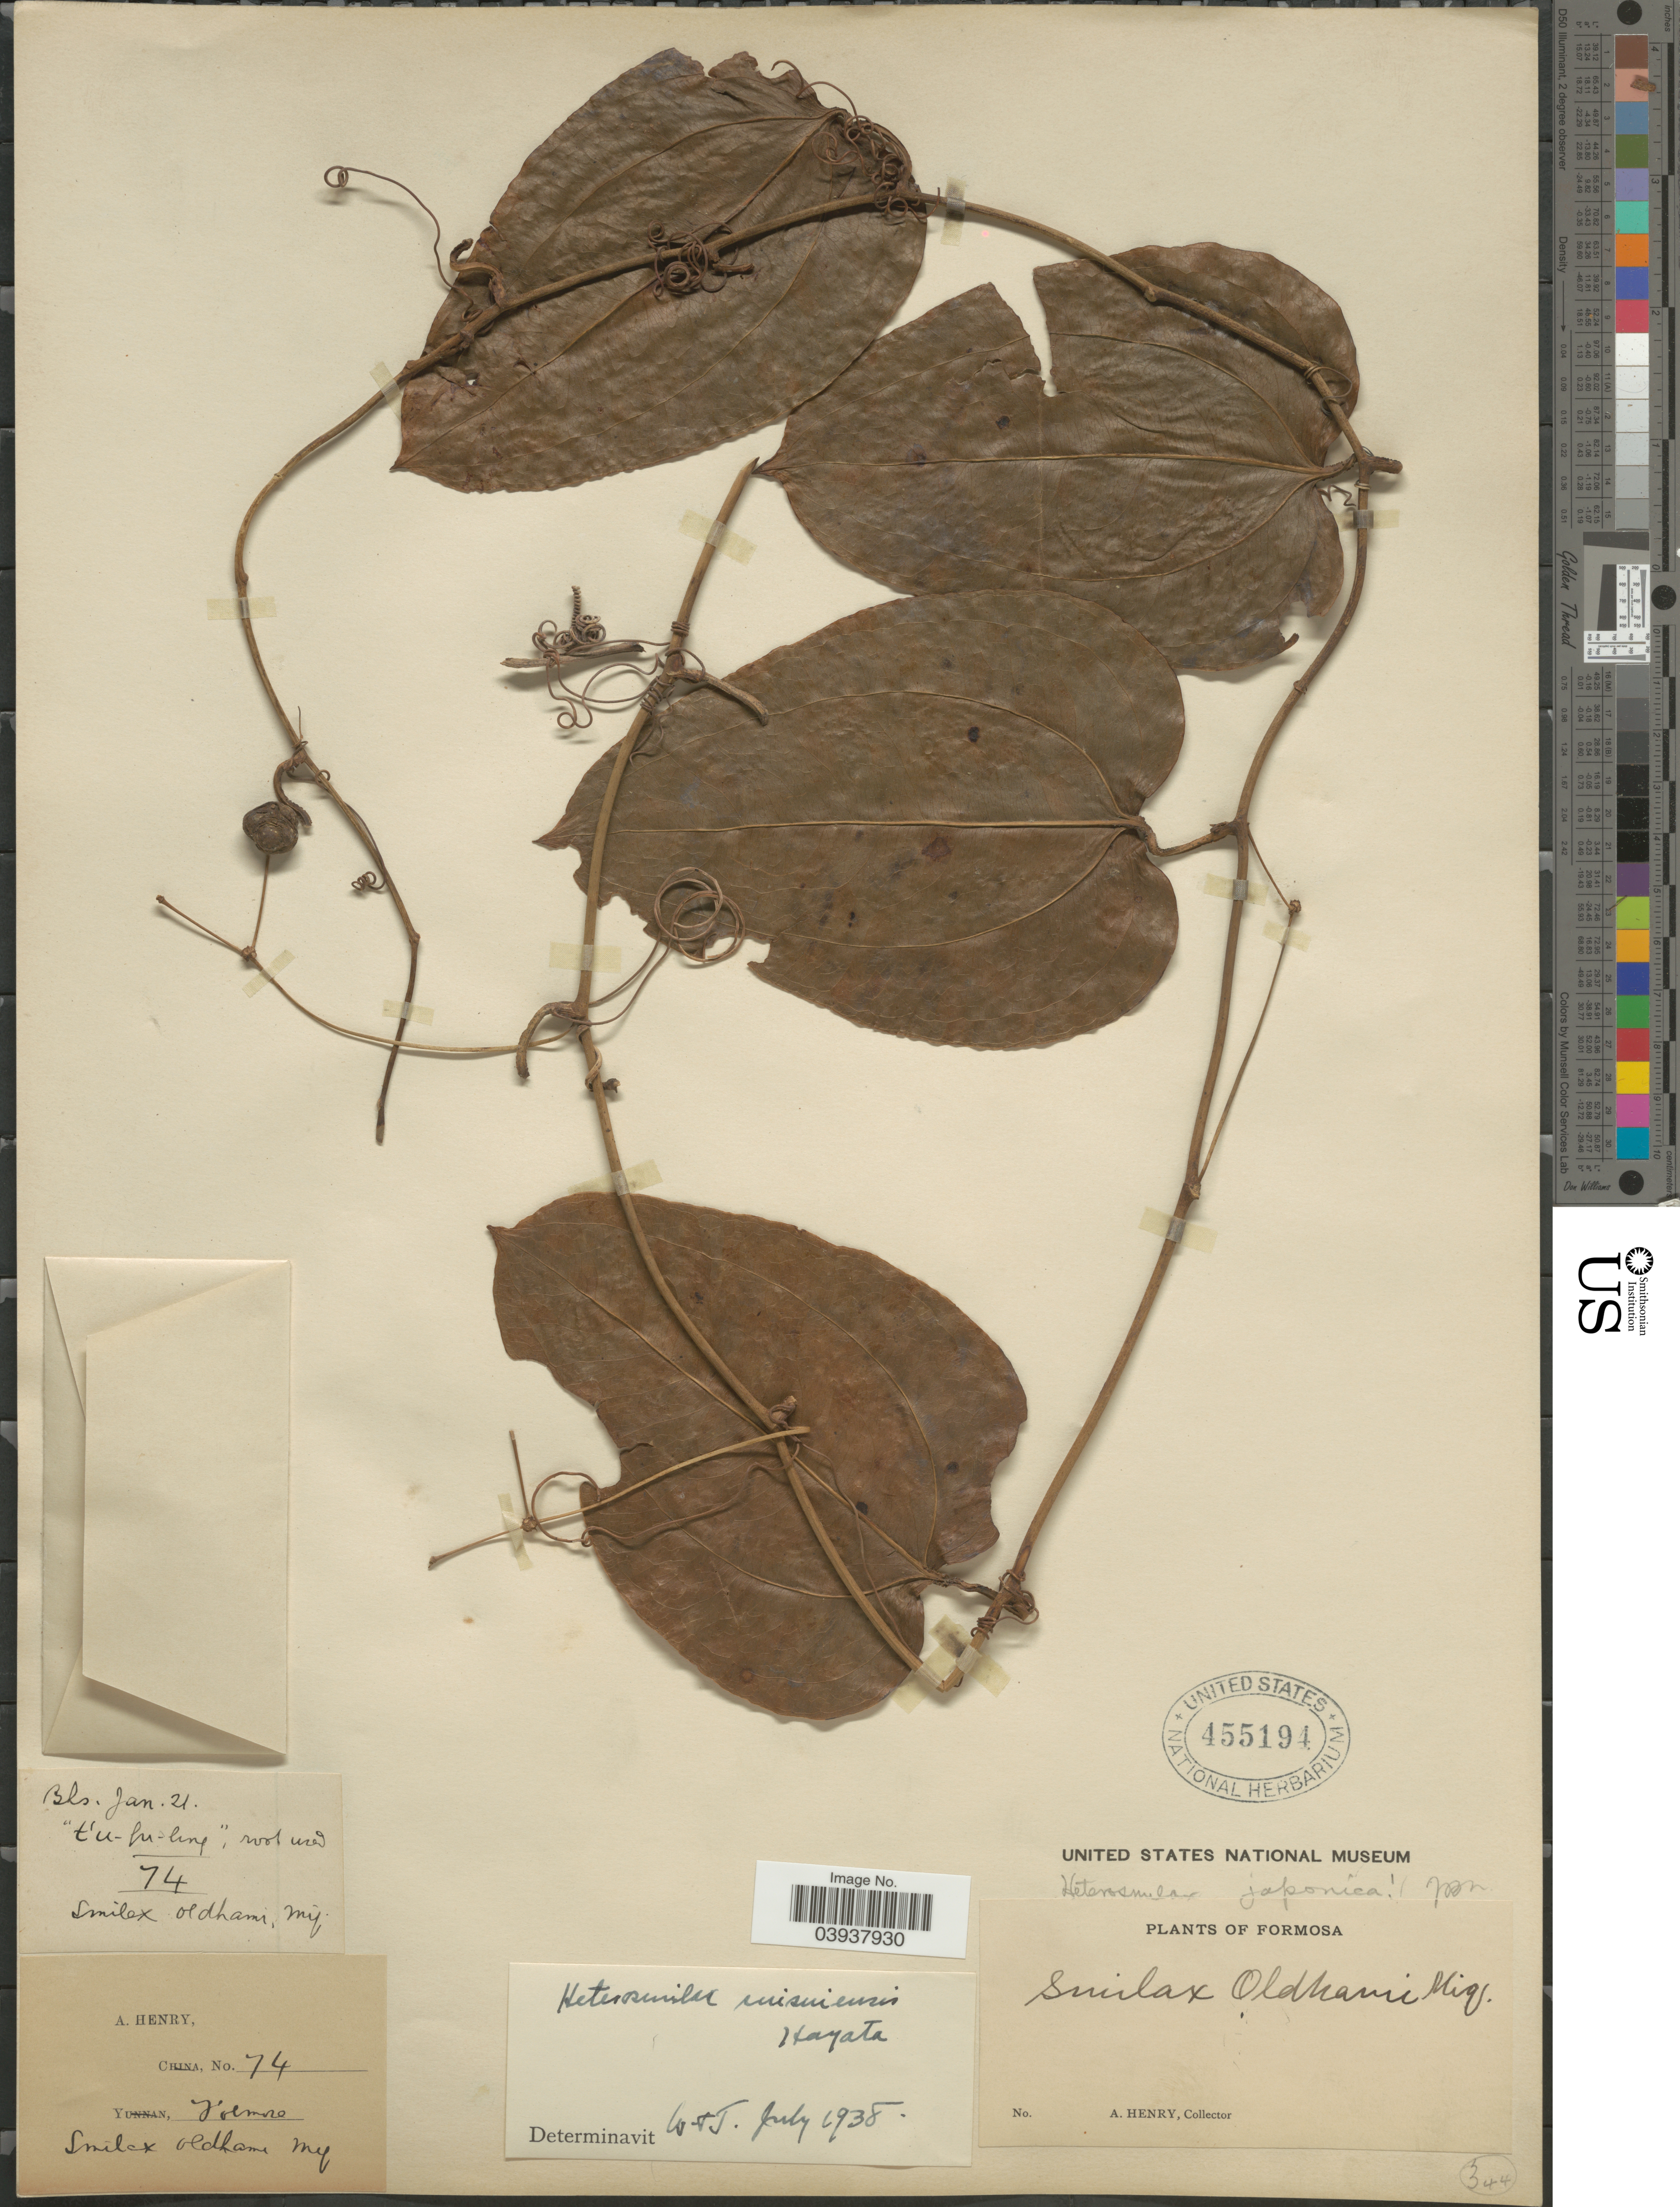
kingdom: Plantae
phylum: Tracheophyta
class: Liliopsida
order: Liliales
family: Smilacaceae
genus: Heterosmilax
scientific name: Heterosmilax seisuiensis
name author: (Hayata) F.T. Wang & Tang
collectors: A. Henry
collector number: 74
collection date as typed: Transcribed d/m/y: /1/21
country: Taiwan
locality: Formosa.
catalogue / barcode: US 455194